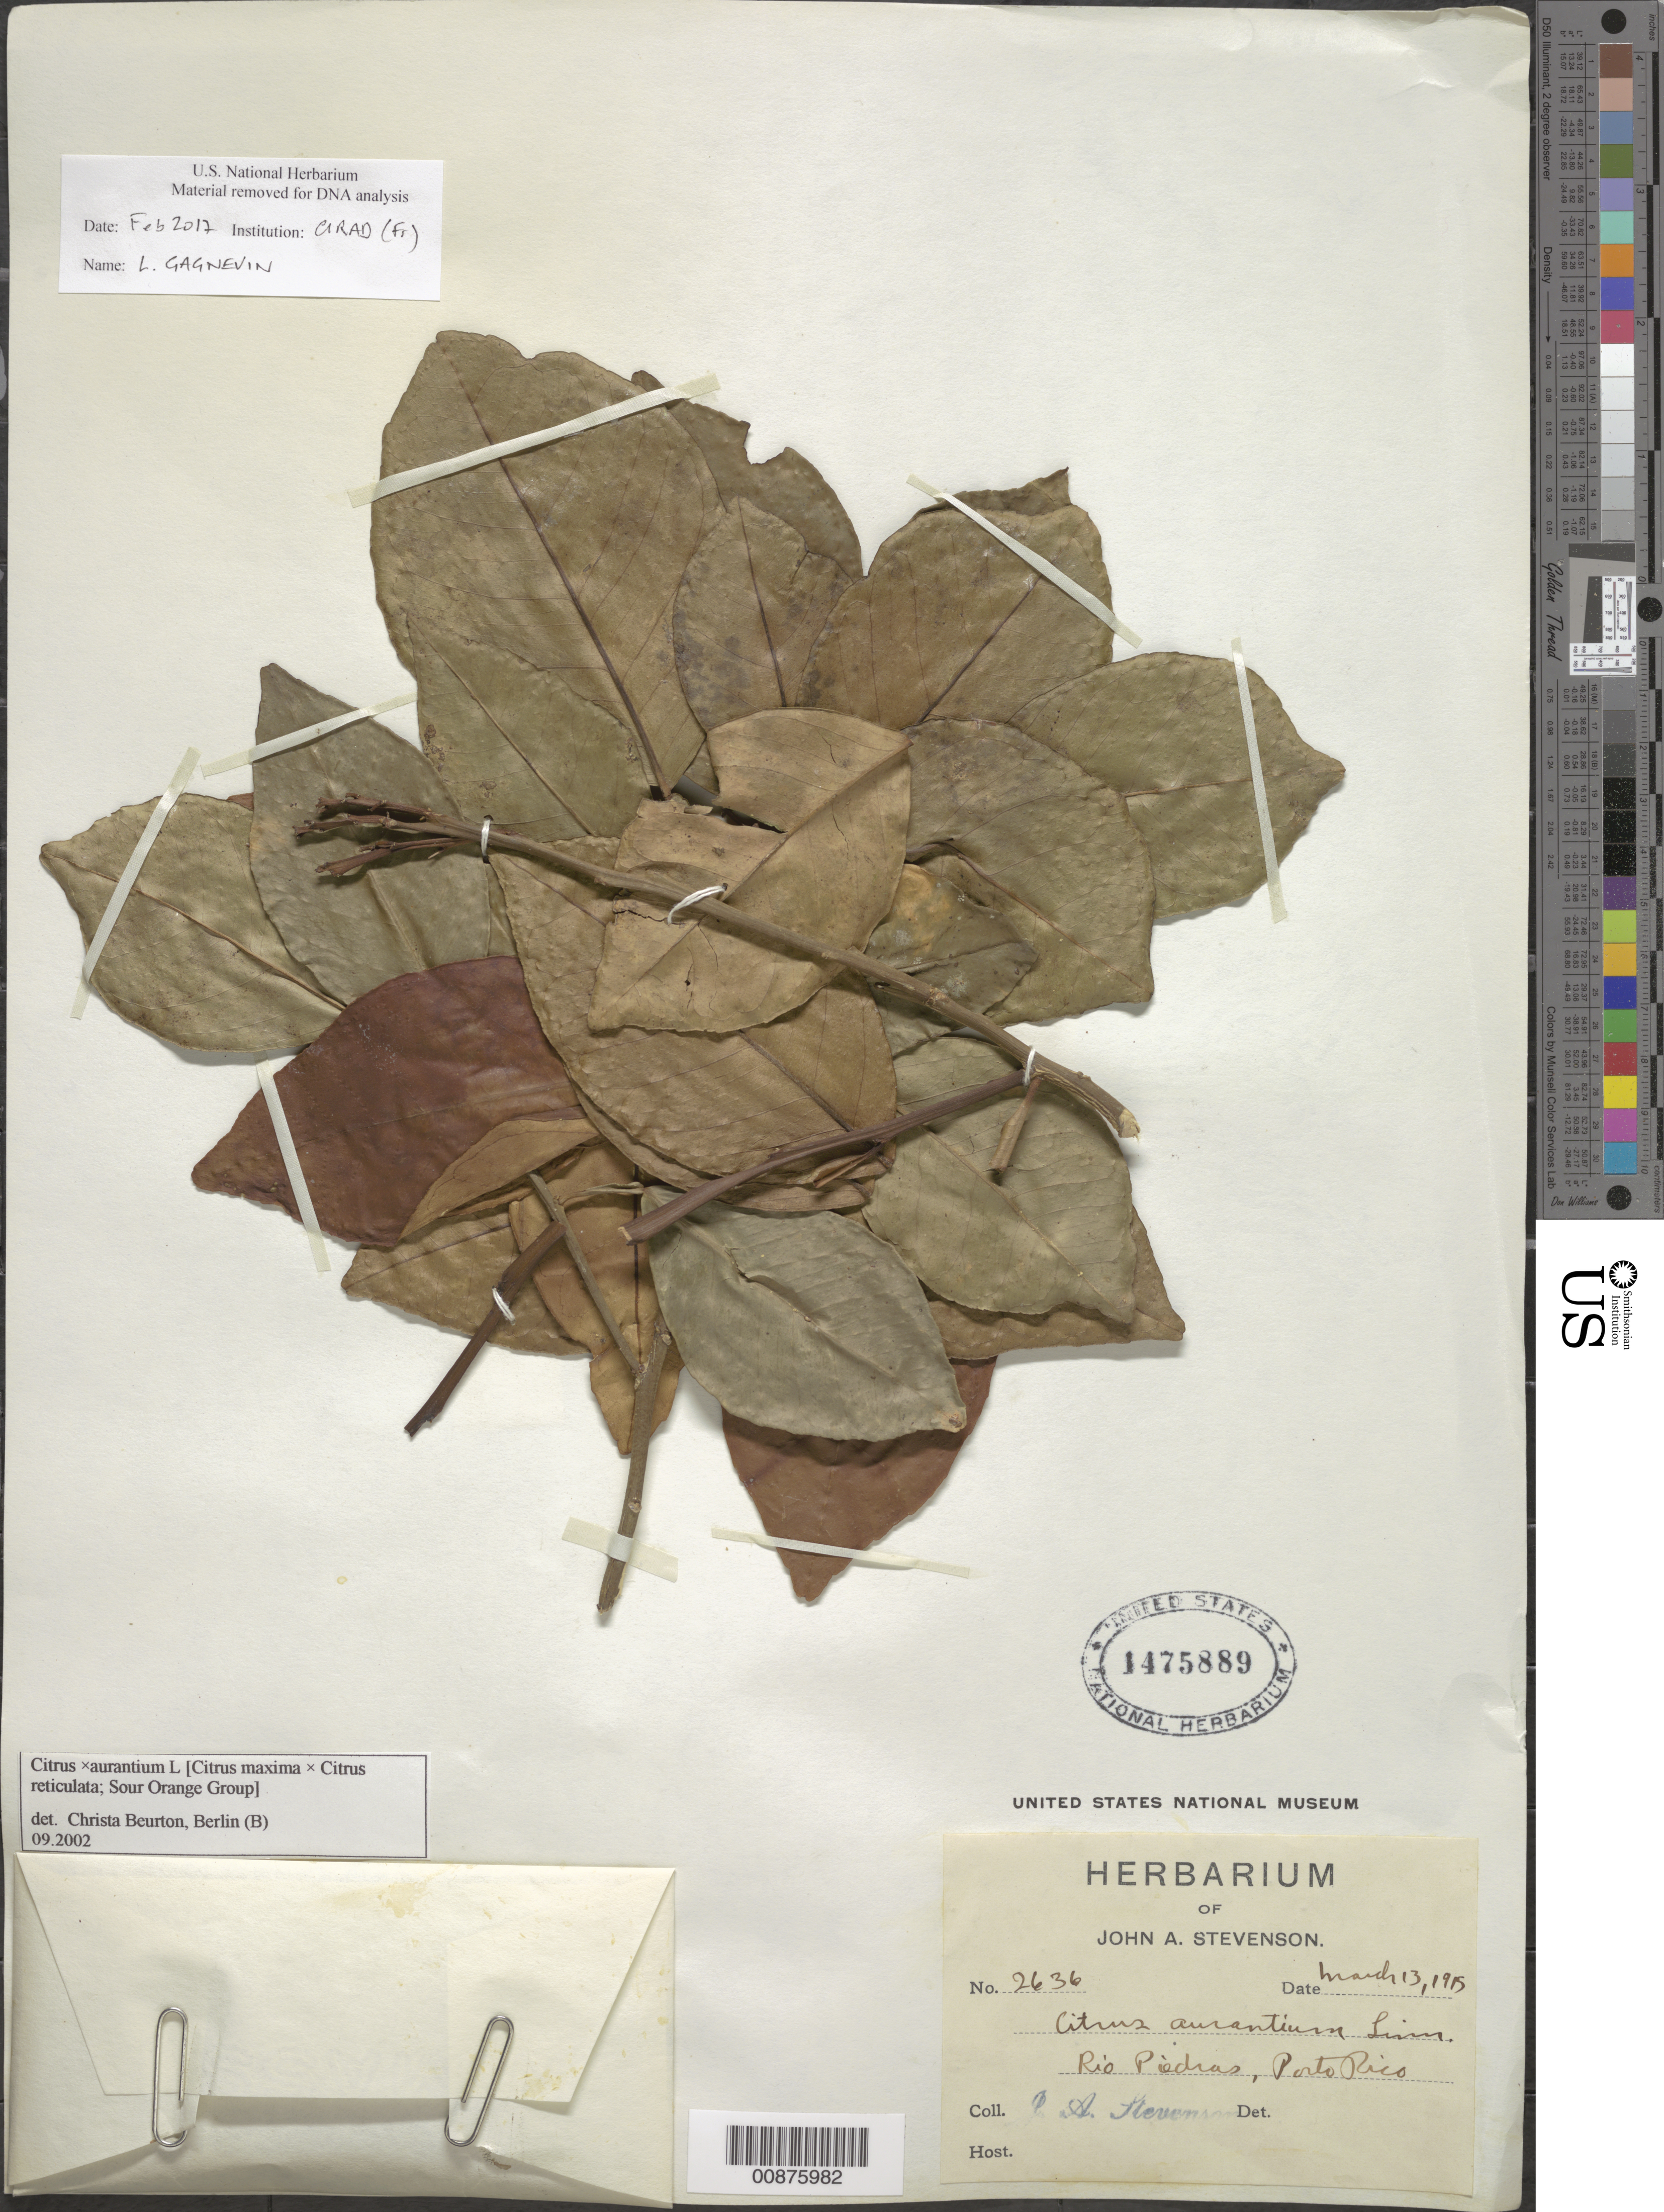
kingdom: Plantae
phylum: Tracheophyta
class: Magnoliopsida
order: Sapindales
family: Rutaceae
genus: Citrus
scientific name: Citrus maxima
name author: (Burm.) Merr.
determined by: Beurton, C.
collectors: J. Stevenson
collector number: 2636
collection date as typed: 13 Mar 1915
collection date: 1915-03-13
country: Puerto Rico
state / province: San Juan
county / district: Río Piedras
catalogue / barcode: US 1475889